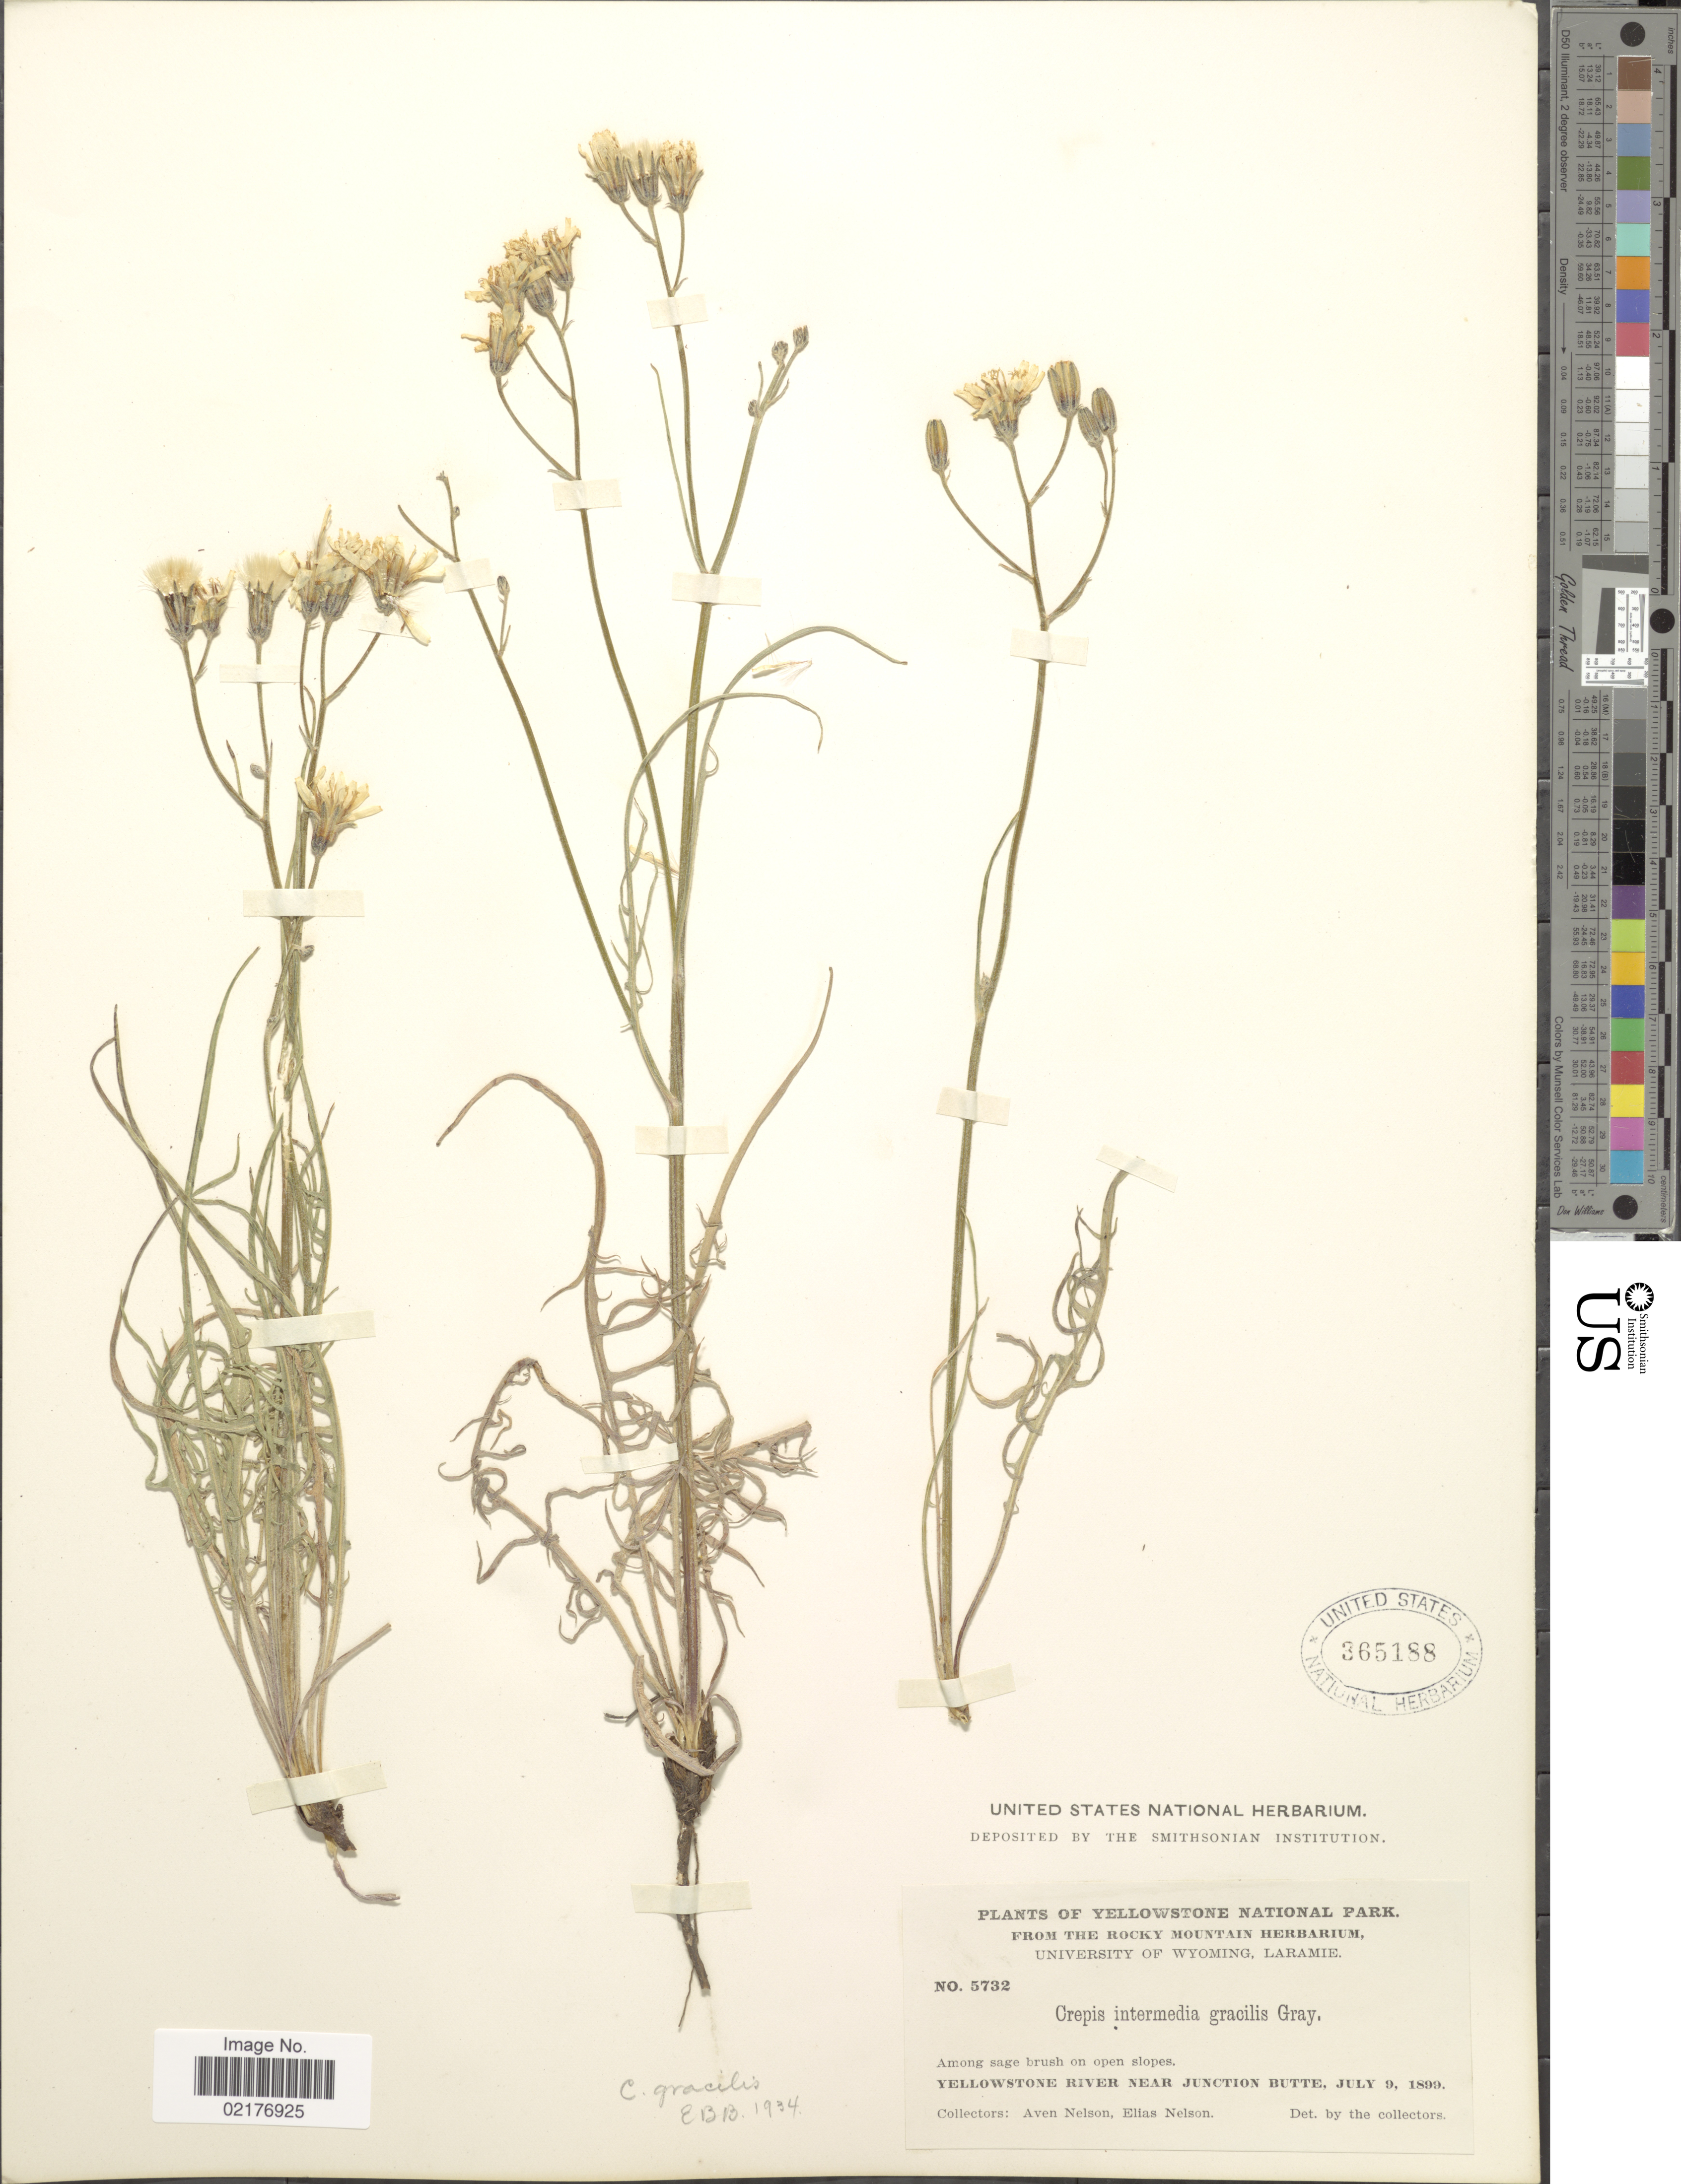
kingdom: Plantae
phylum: Tracheophyta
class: Magnoliopsida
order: Asterales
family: Asteraceae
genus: Crepis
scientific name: Crepis atribarba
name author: A. Heller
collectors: A. Nelson & E. Nelson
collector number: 5732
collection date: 1899-07-09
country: United States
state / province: Wyoming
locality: Yellowstone National Park, Yellowstone River near Junction Butte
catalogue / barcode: US 365188